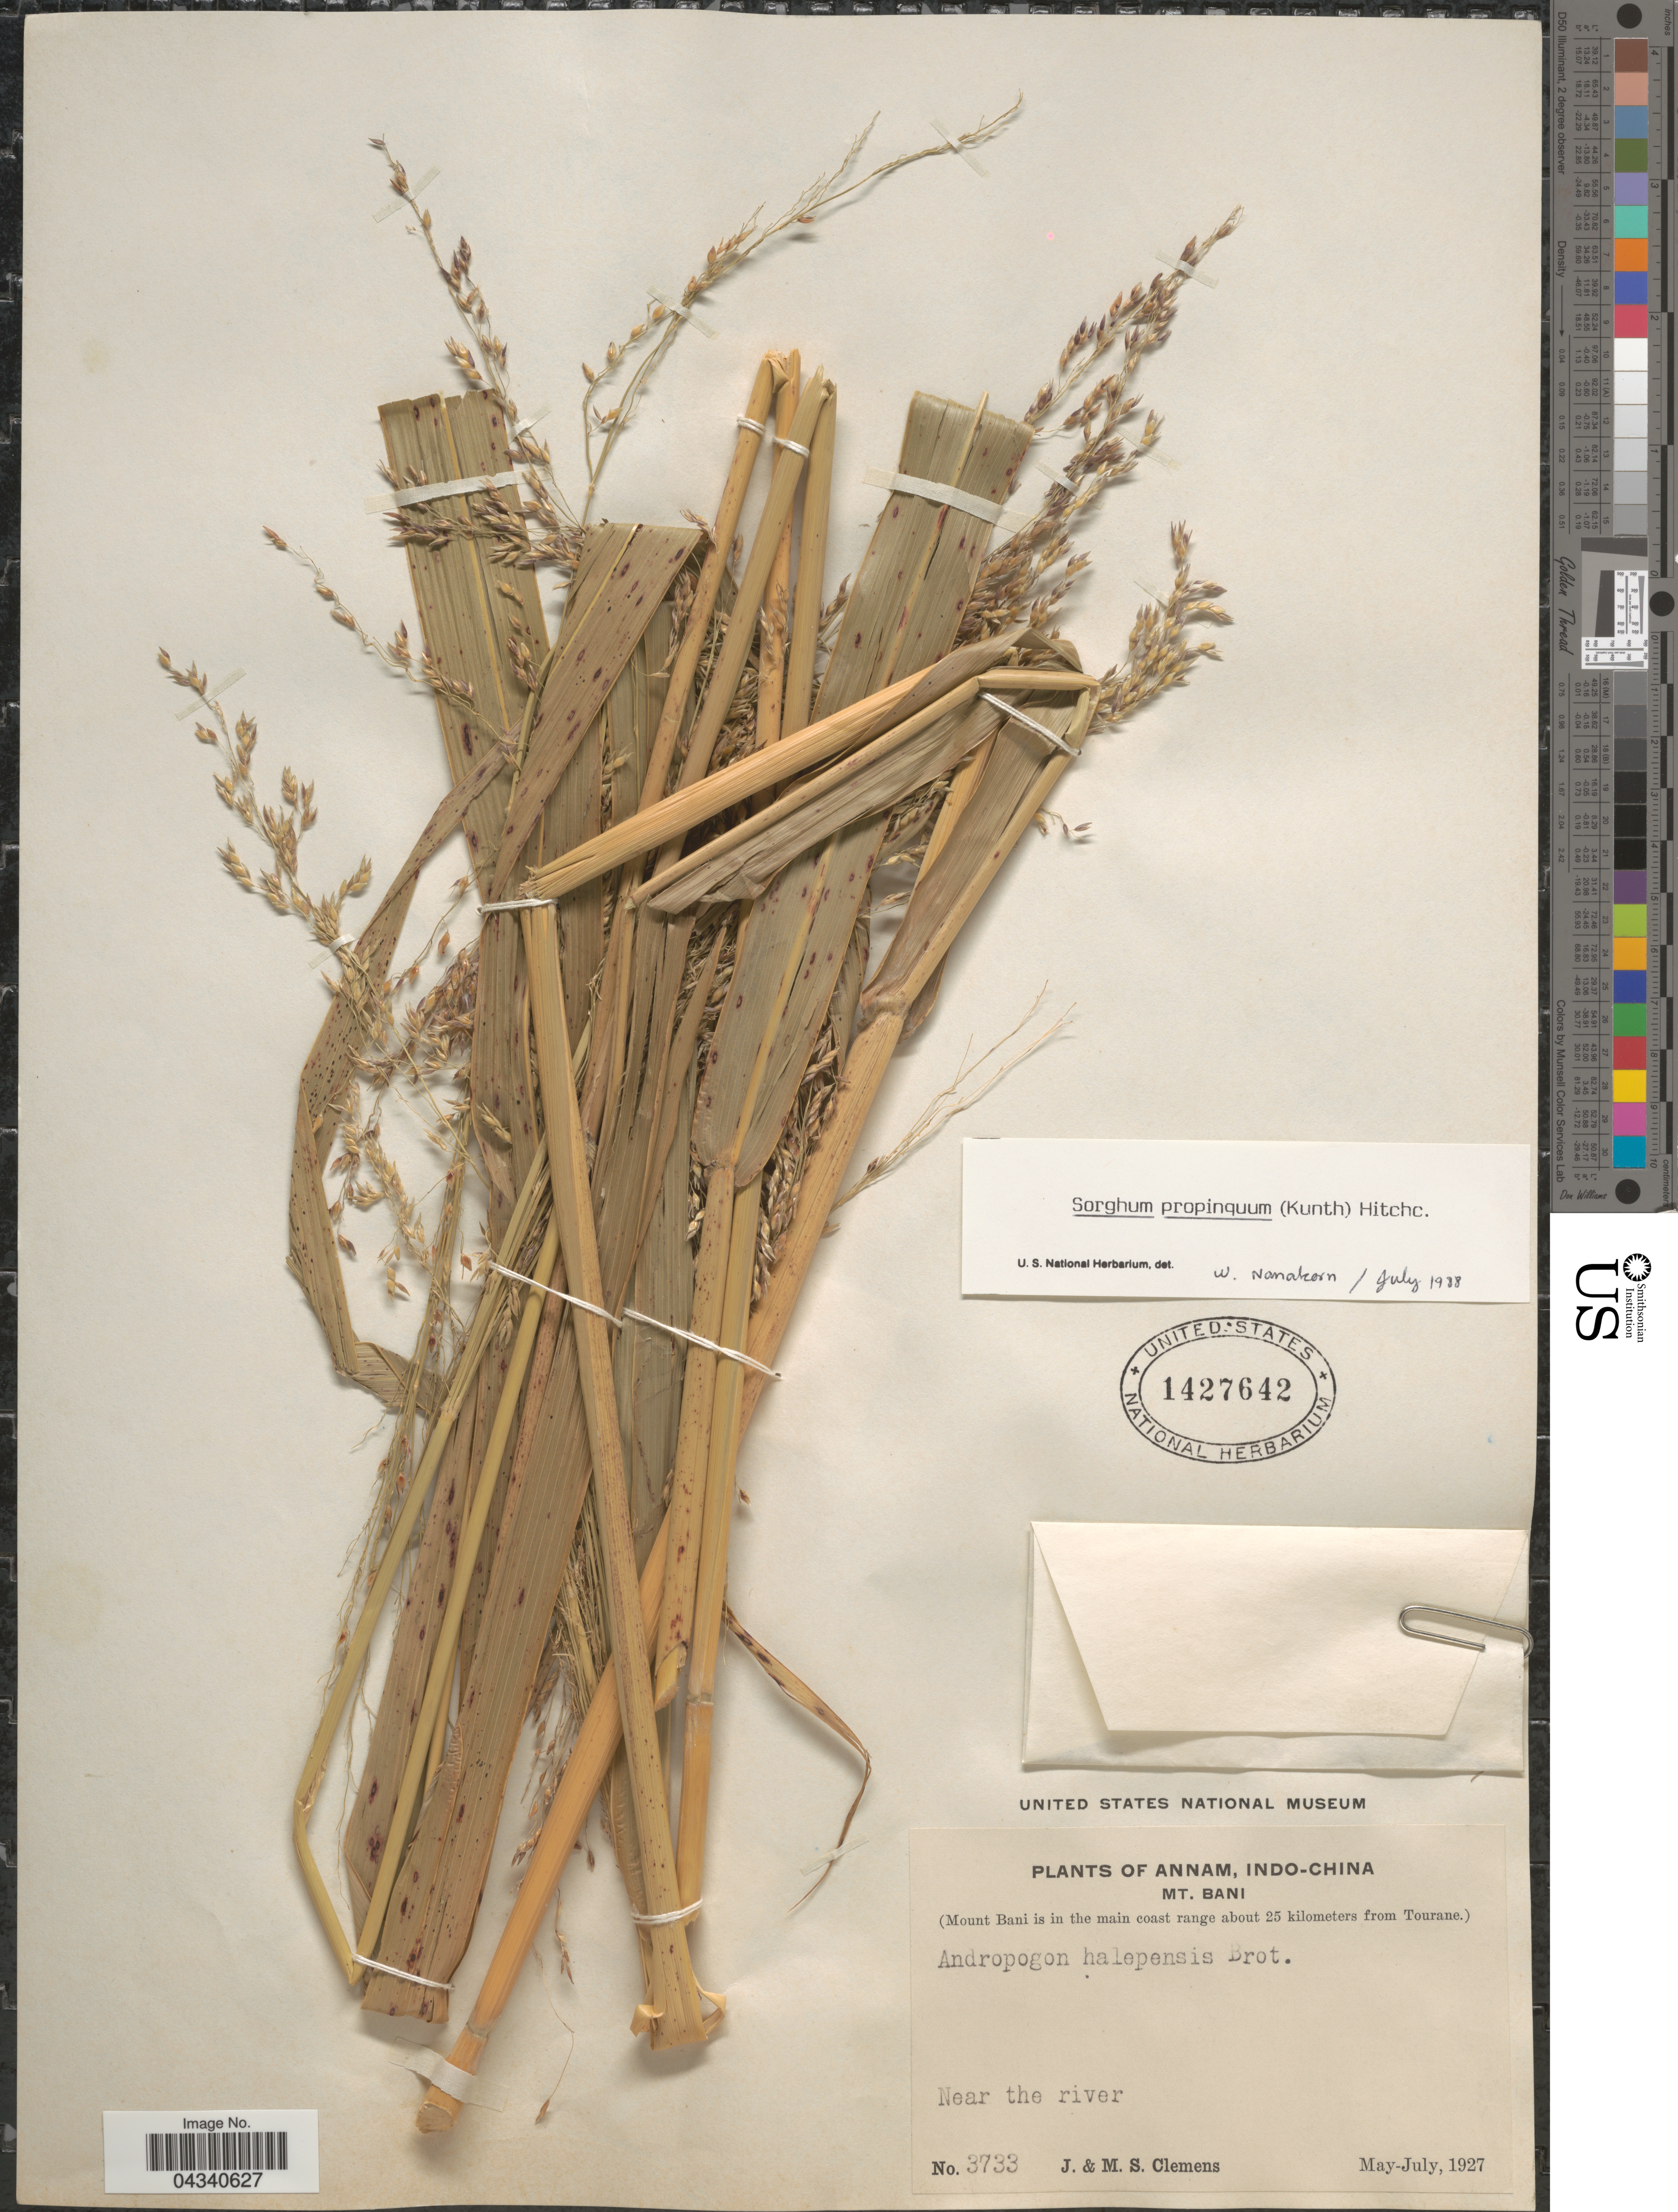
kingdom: Plantae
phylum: Tracheophyta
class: Liliopsida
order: Poales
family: Poaceae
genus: Sorghum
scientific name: Sorghum propinquum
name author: (Kunth) Hitchc.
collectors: J. Clemens & M. S. Clemens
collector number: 3733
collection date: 1927-05/1927-07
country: Vietnam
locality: Annam. Mt. Bani. (Mount Bani is in the main coast range about 25 kilometers from Tourane.). Near the river.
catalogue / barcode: US 1427642